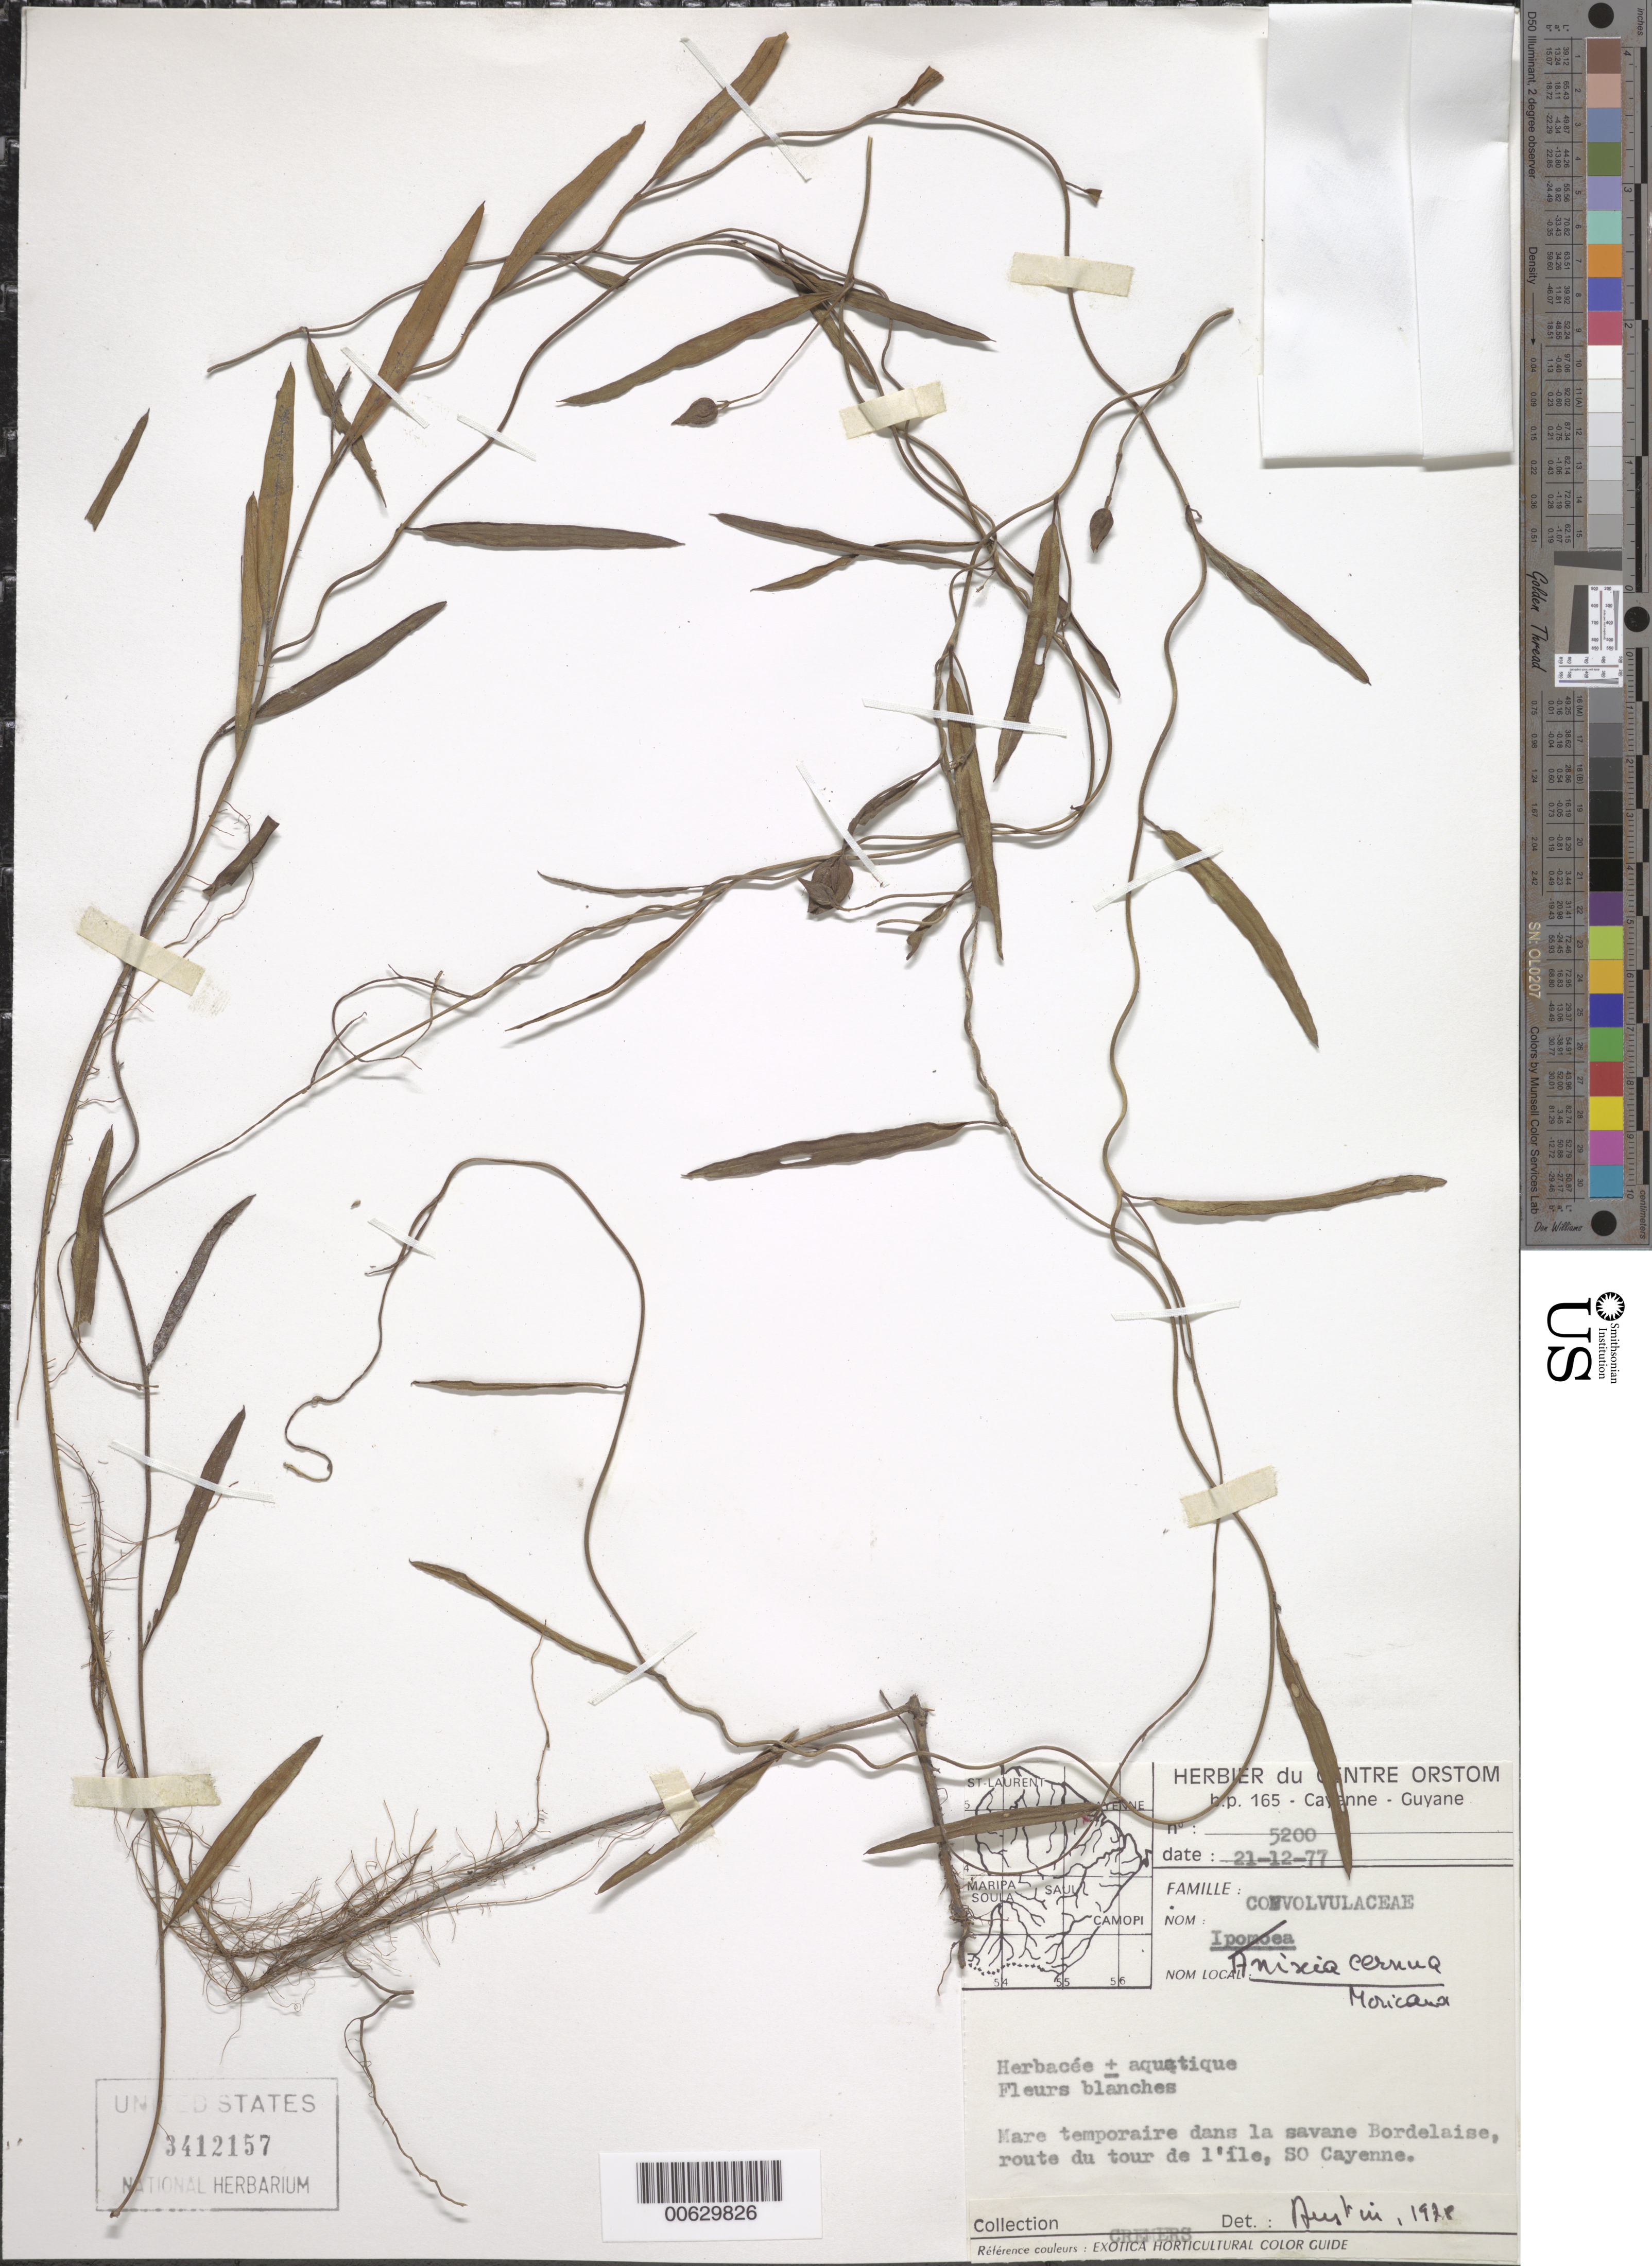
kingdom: Plantae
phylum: Tracheophyta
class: Magnoliopsida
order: Solanales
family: Convolvulaceae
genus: Aniseia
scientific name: Aniseia cernua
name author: Choisy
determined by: Austin, --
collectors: G. Cremers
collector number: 5200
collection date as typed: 21-Dec-77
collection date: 1977-12-21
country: French Guiana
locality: Savane Bordelaise, route du tour de l'Ile SW de Cayenne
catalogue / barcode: US 3412157